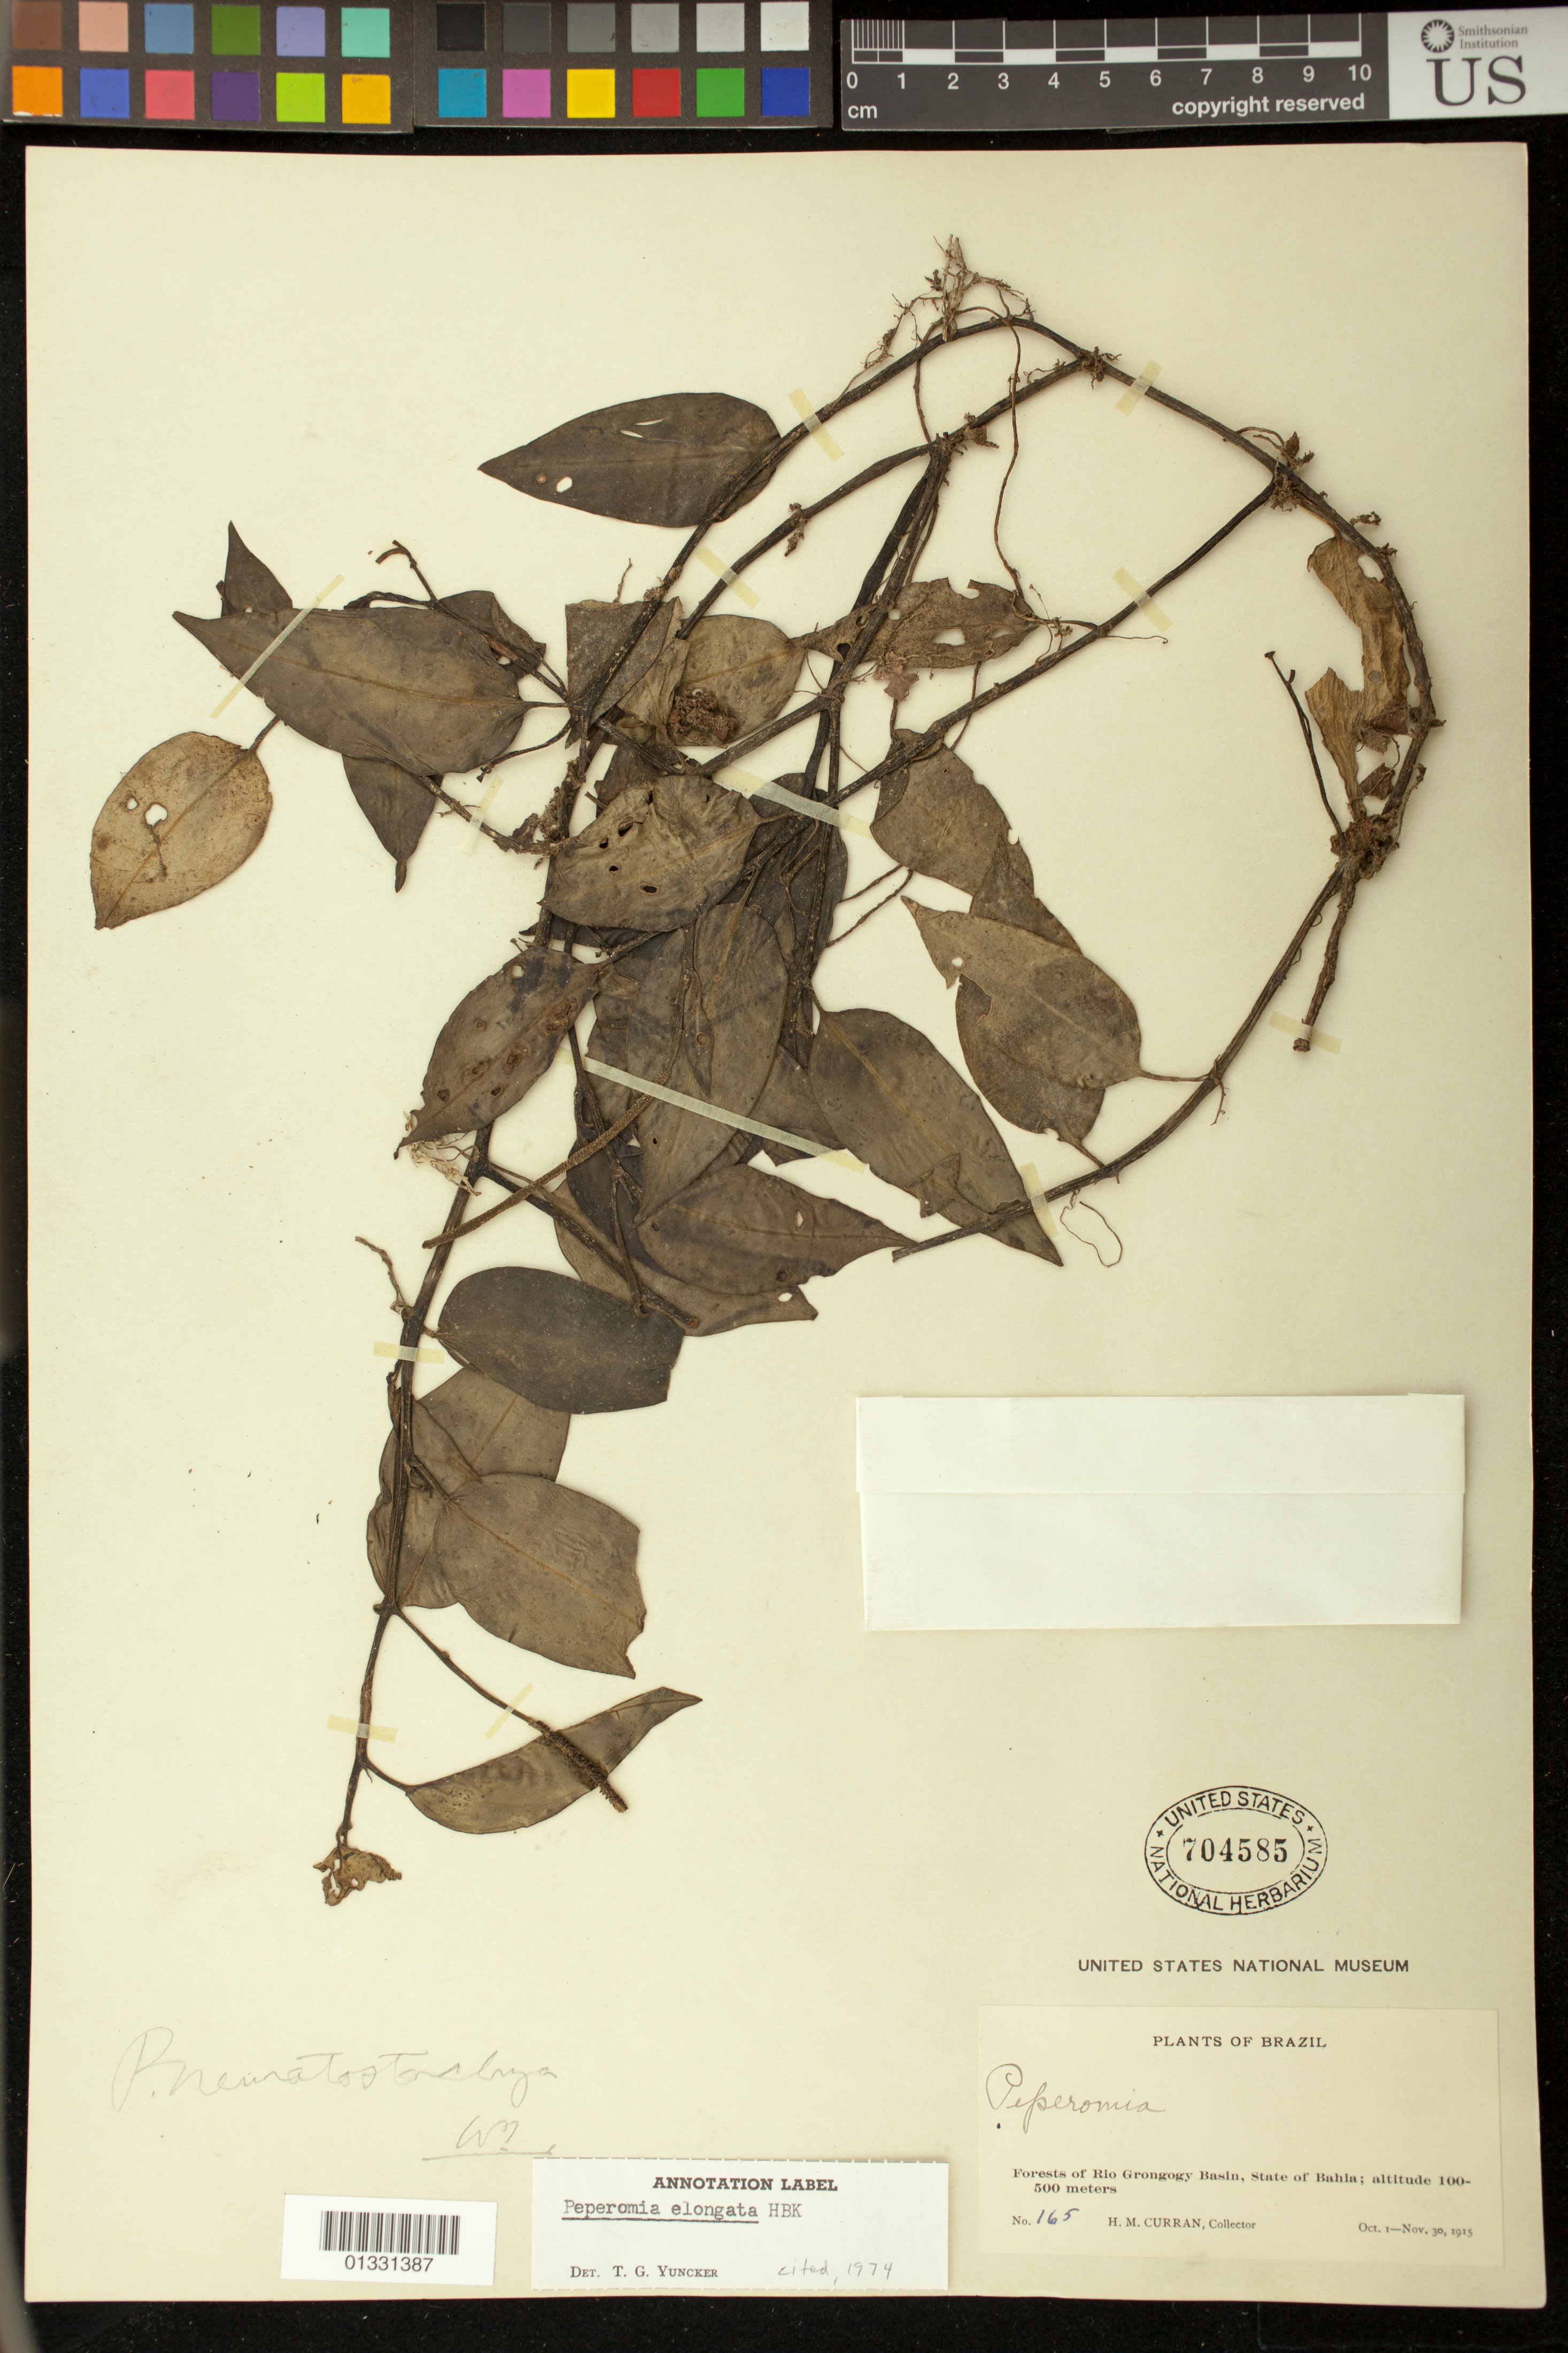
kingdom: Plantae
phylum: Tracheophyta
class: Magnoliopsida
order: Piperales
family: Piperaceae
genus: Peperomia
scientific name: Peperomia elongata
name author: Kunth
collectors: H. M. Curran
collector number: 165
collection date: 1915-10-01,1915-11-30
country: Brazil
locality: Rio Grongogy Basin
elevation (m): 100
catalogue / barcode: US 704585